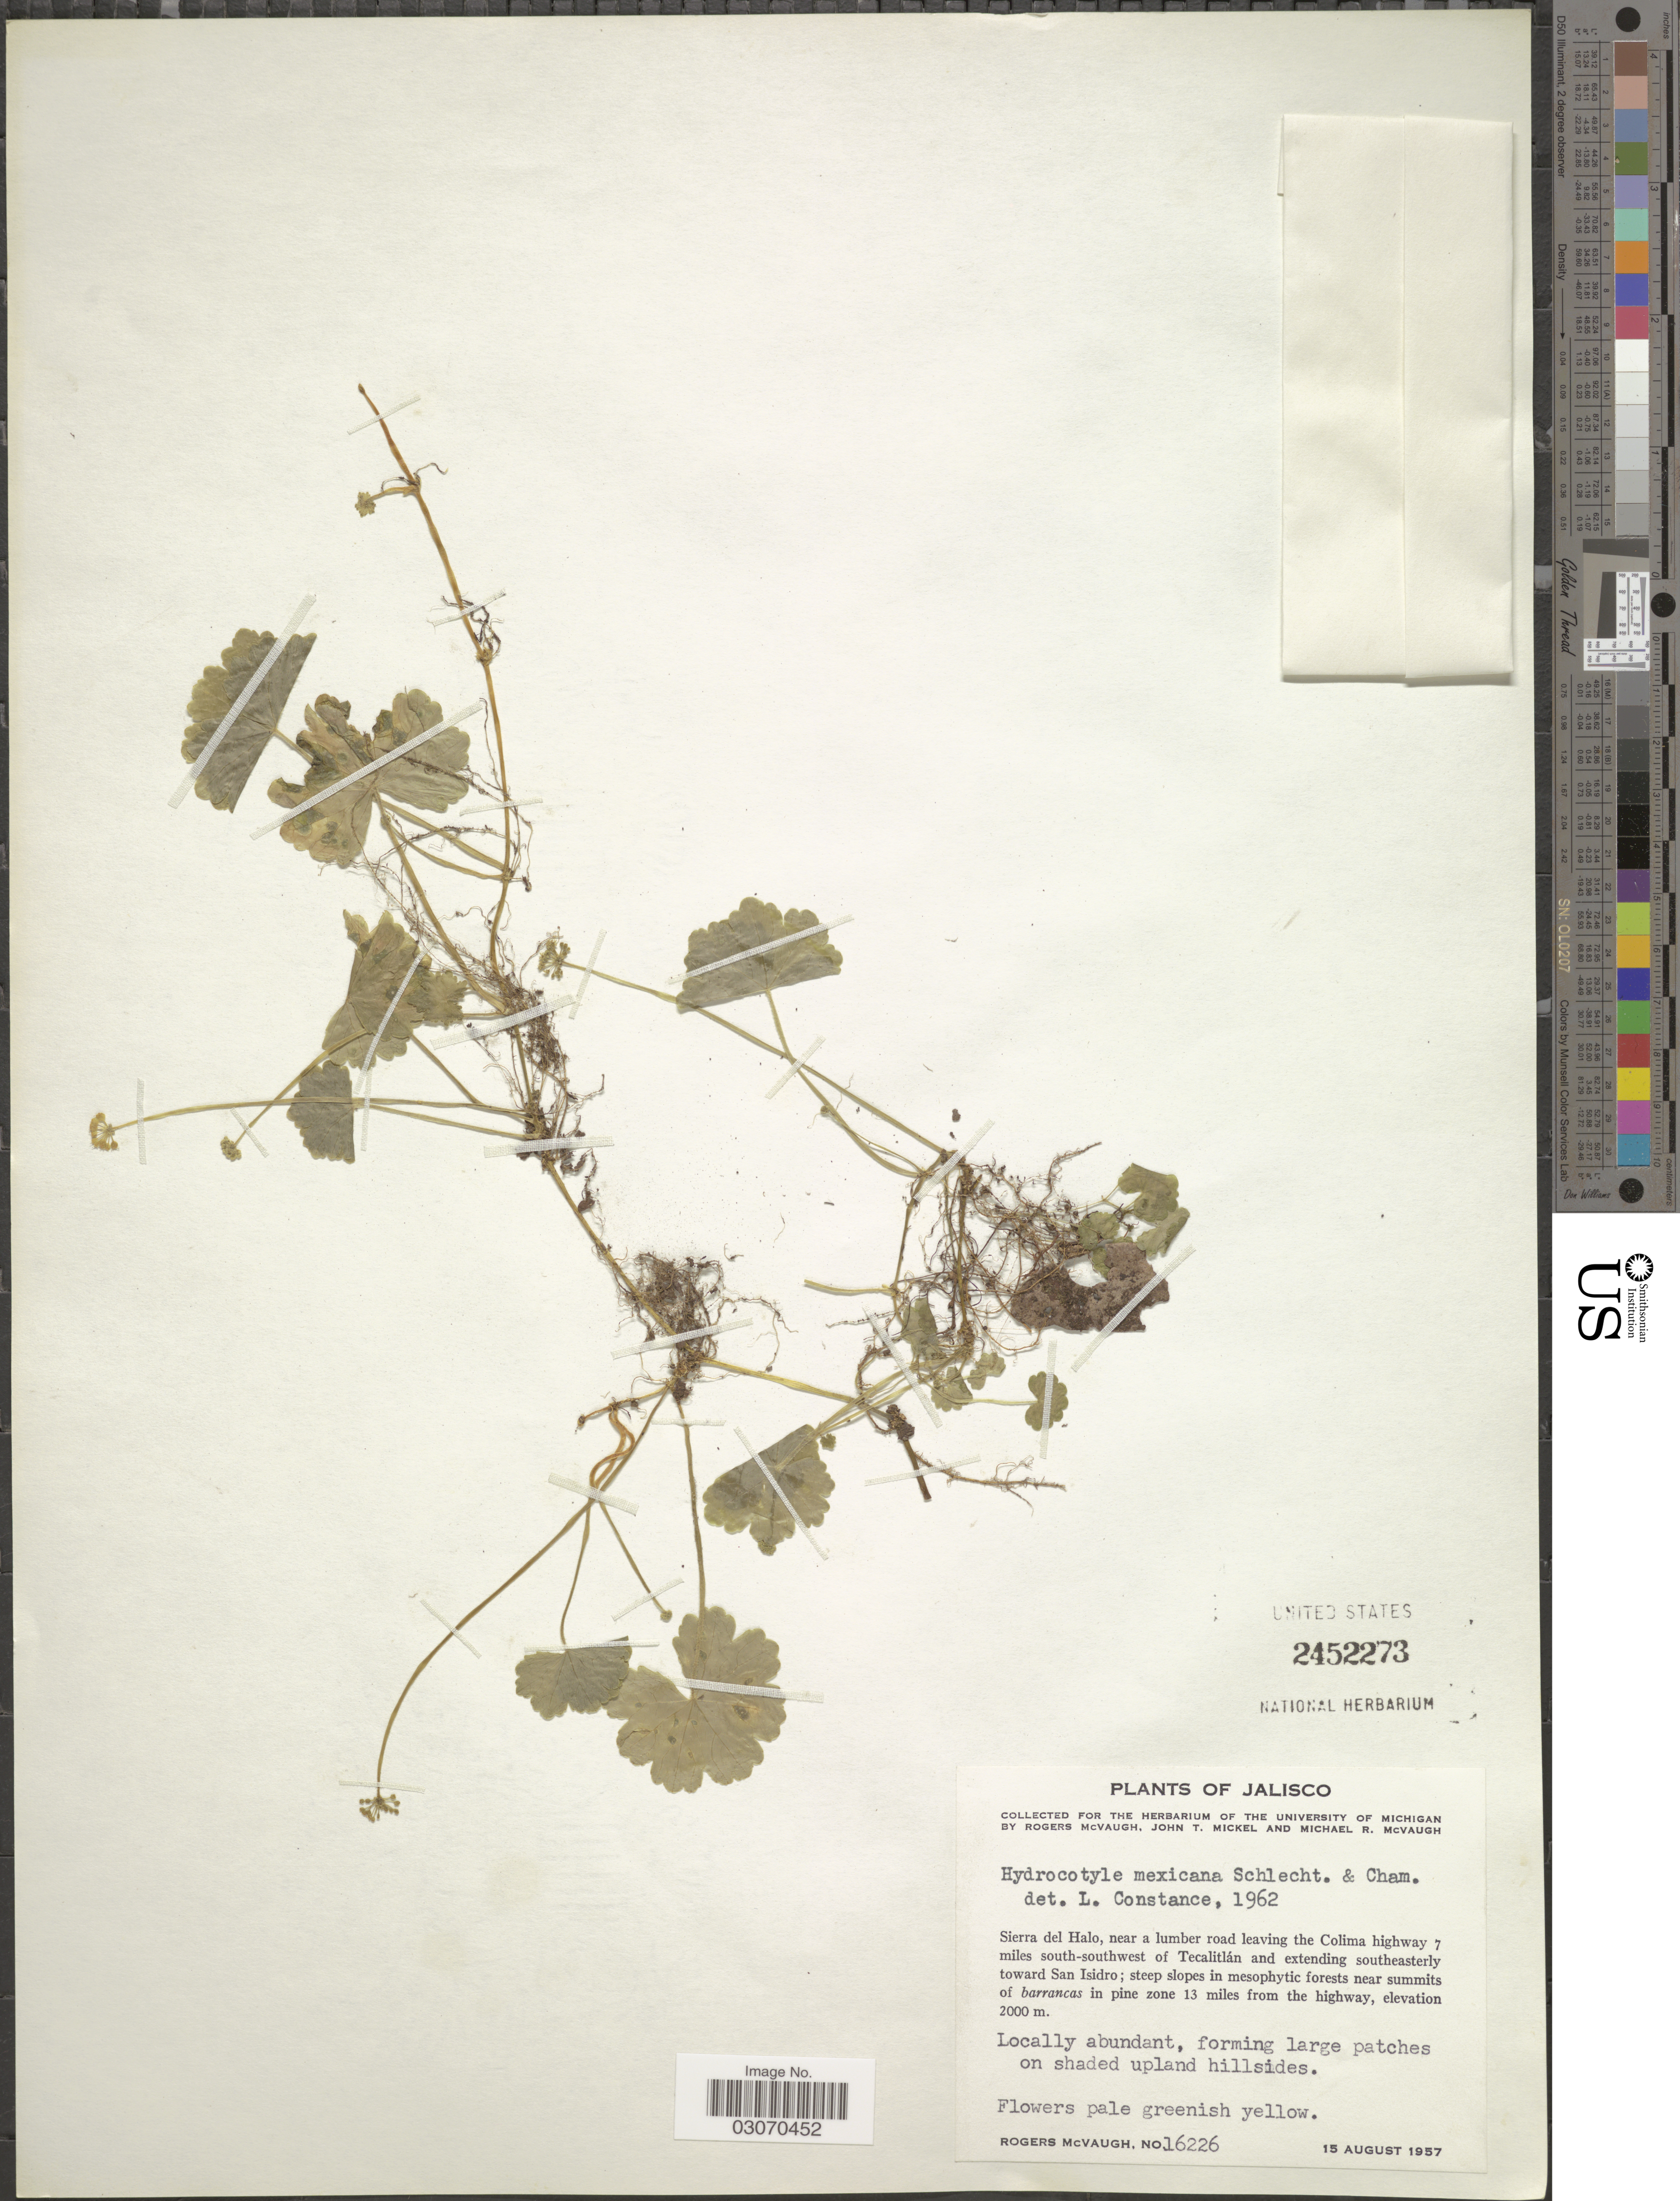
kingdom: Plantae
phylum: Tracheophyta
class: Magnoliopsida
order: Apiales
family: Araliaceae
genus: Hydrocotyle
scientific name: Hydrocotyle mexicana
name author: Schltdl. & Cham.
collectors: R. McVaugh, J. T. Mickel & M. R. McVaugh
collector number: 16226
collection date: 1957-08-15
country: Mexico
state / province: Jalisco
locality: Sierra del Halo, near a lumber road leaving the Colima highway 7 miles south-southwest of Tecalitlán and extending southeasterly toward San Isidro; steep slopes in mesophytic forests near summits of barrancas in pine zone 13 miles from the highway.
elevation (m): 2000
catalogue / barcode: US 2452273